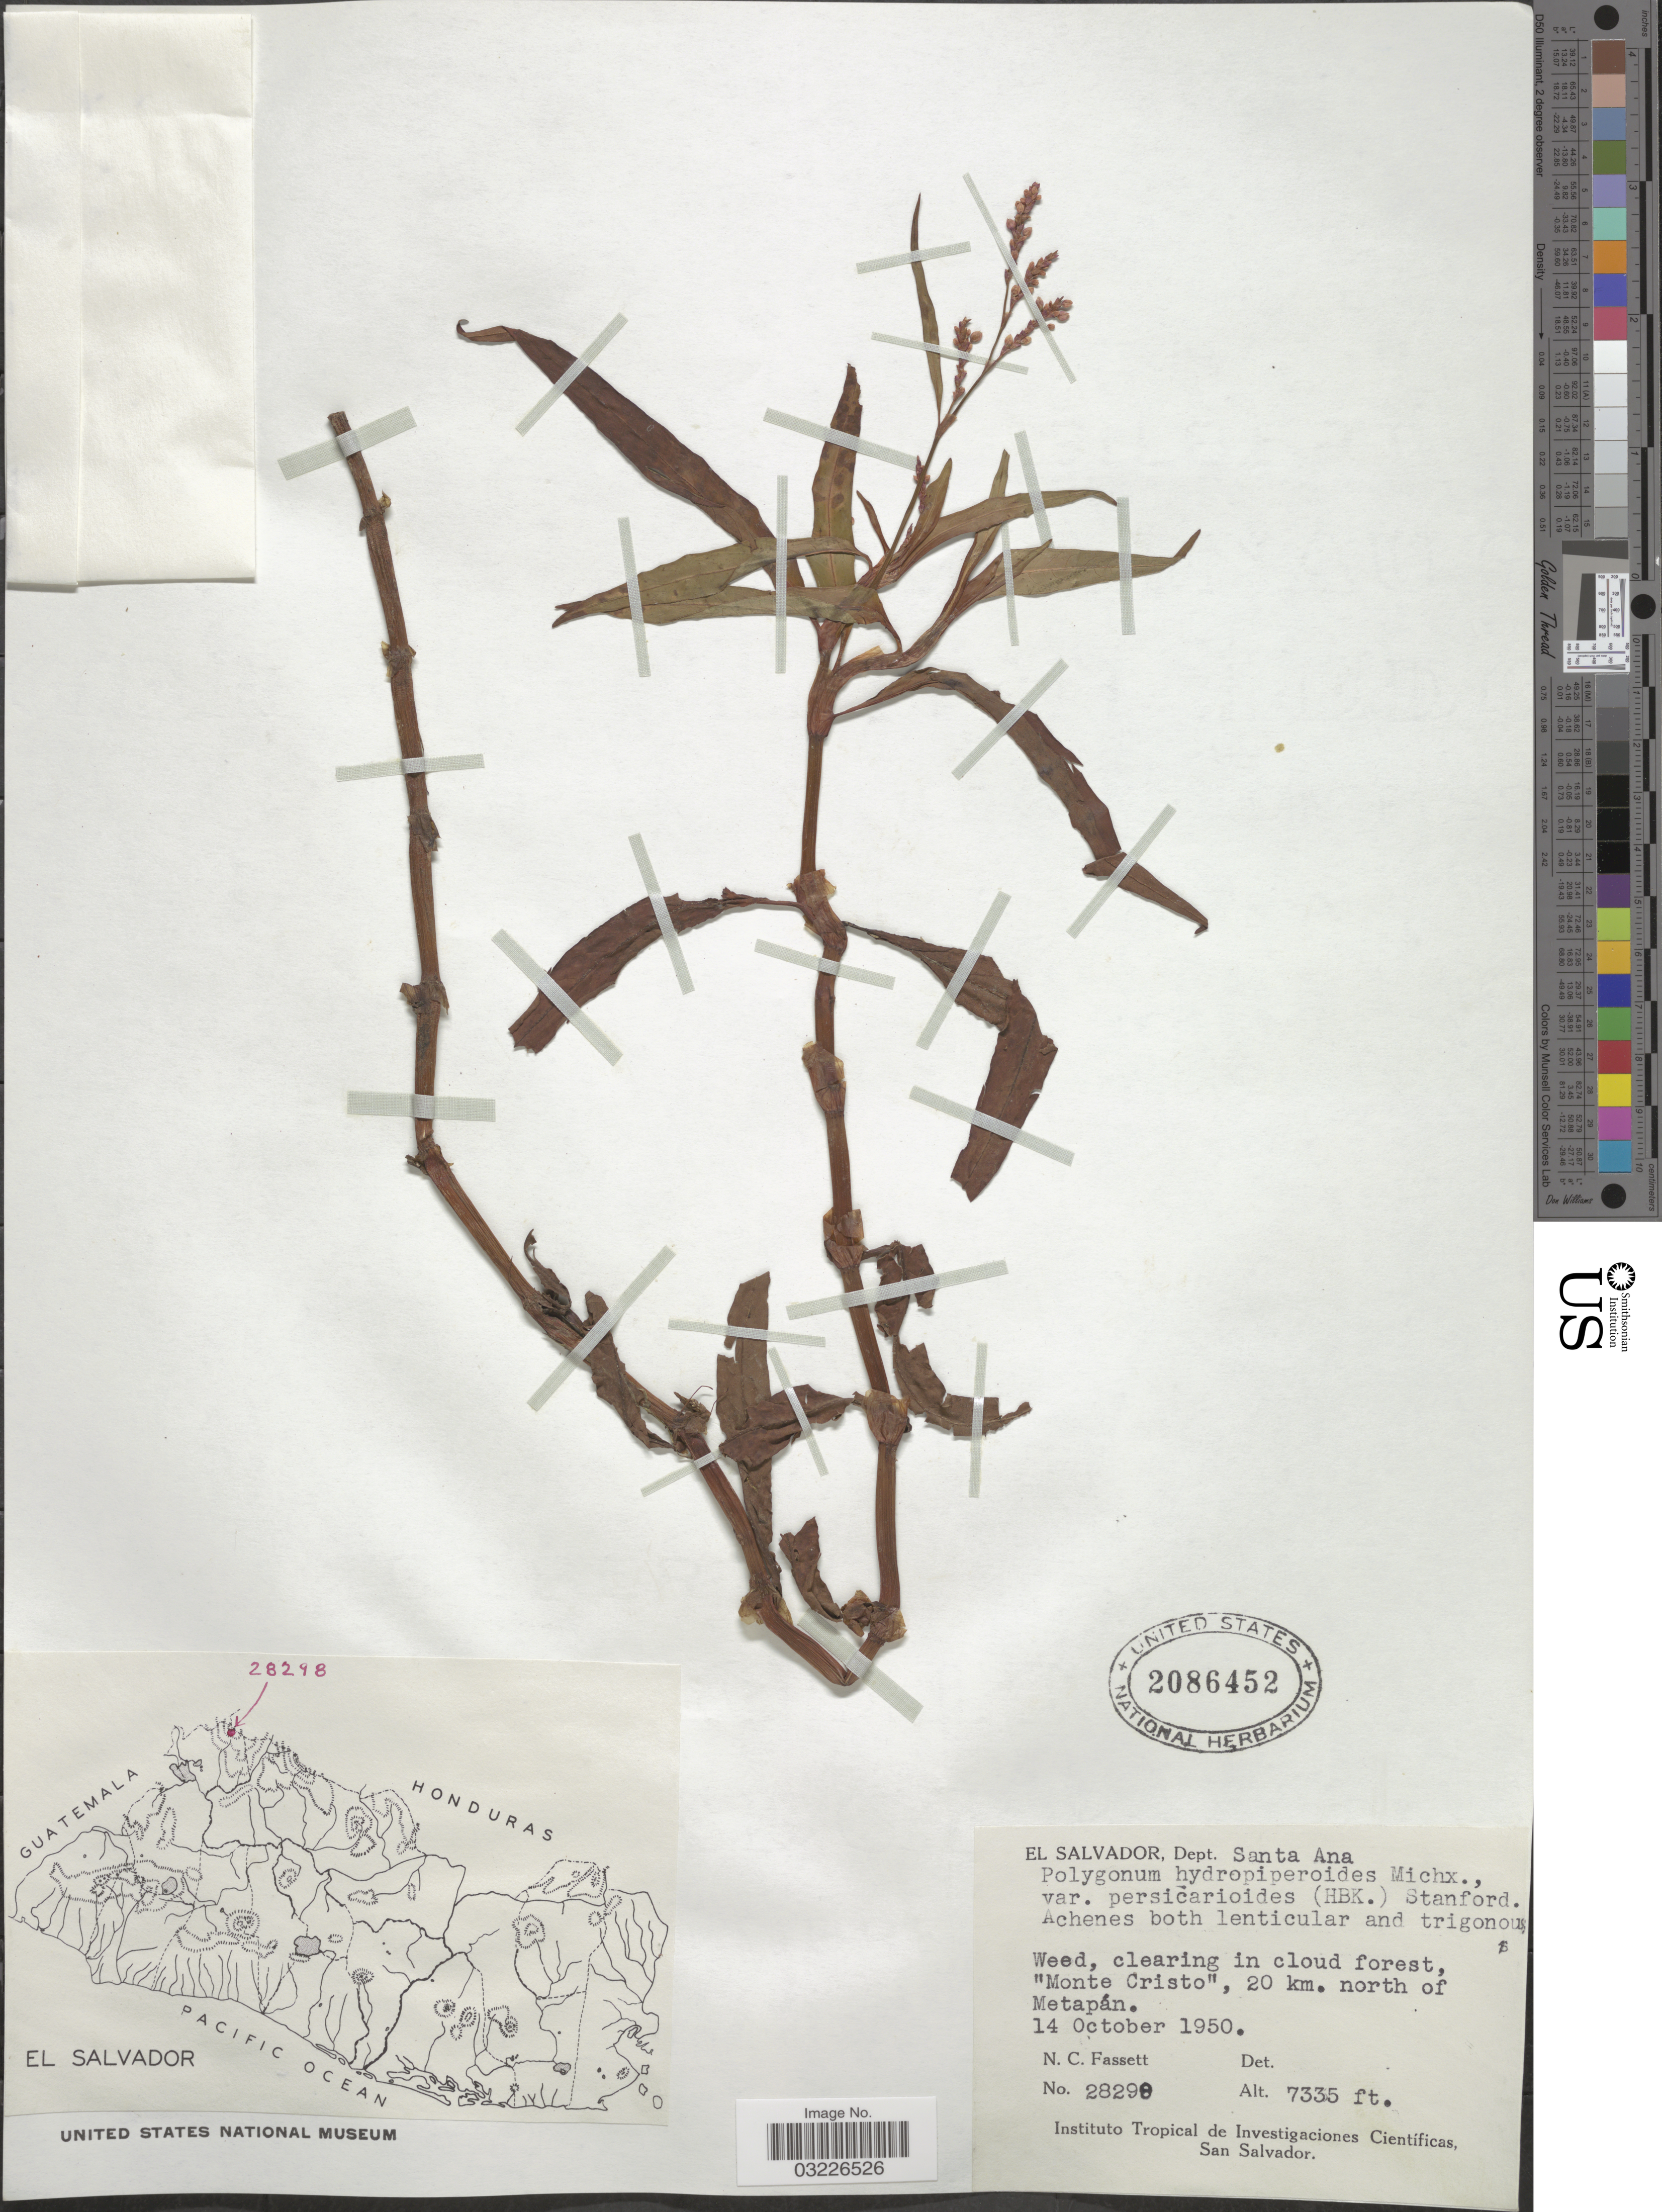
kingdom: Plantae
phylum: Tracheophyta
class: Magnoliopsida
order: Caryophyllales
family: Polygonaceae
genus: Polygonum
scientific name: Polygonum persicarioides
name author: Kunth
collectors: N. C. Fassett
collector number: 28298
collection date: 1950-10-14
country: El Salvador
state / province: Santa Ana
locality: Dept. Santa Ana. "Monte Cristo", 20 km. north of Metapán.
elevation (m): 2236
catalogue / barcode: US 2086452